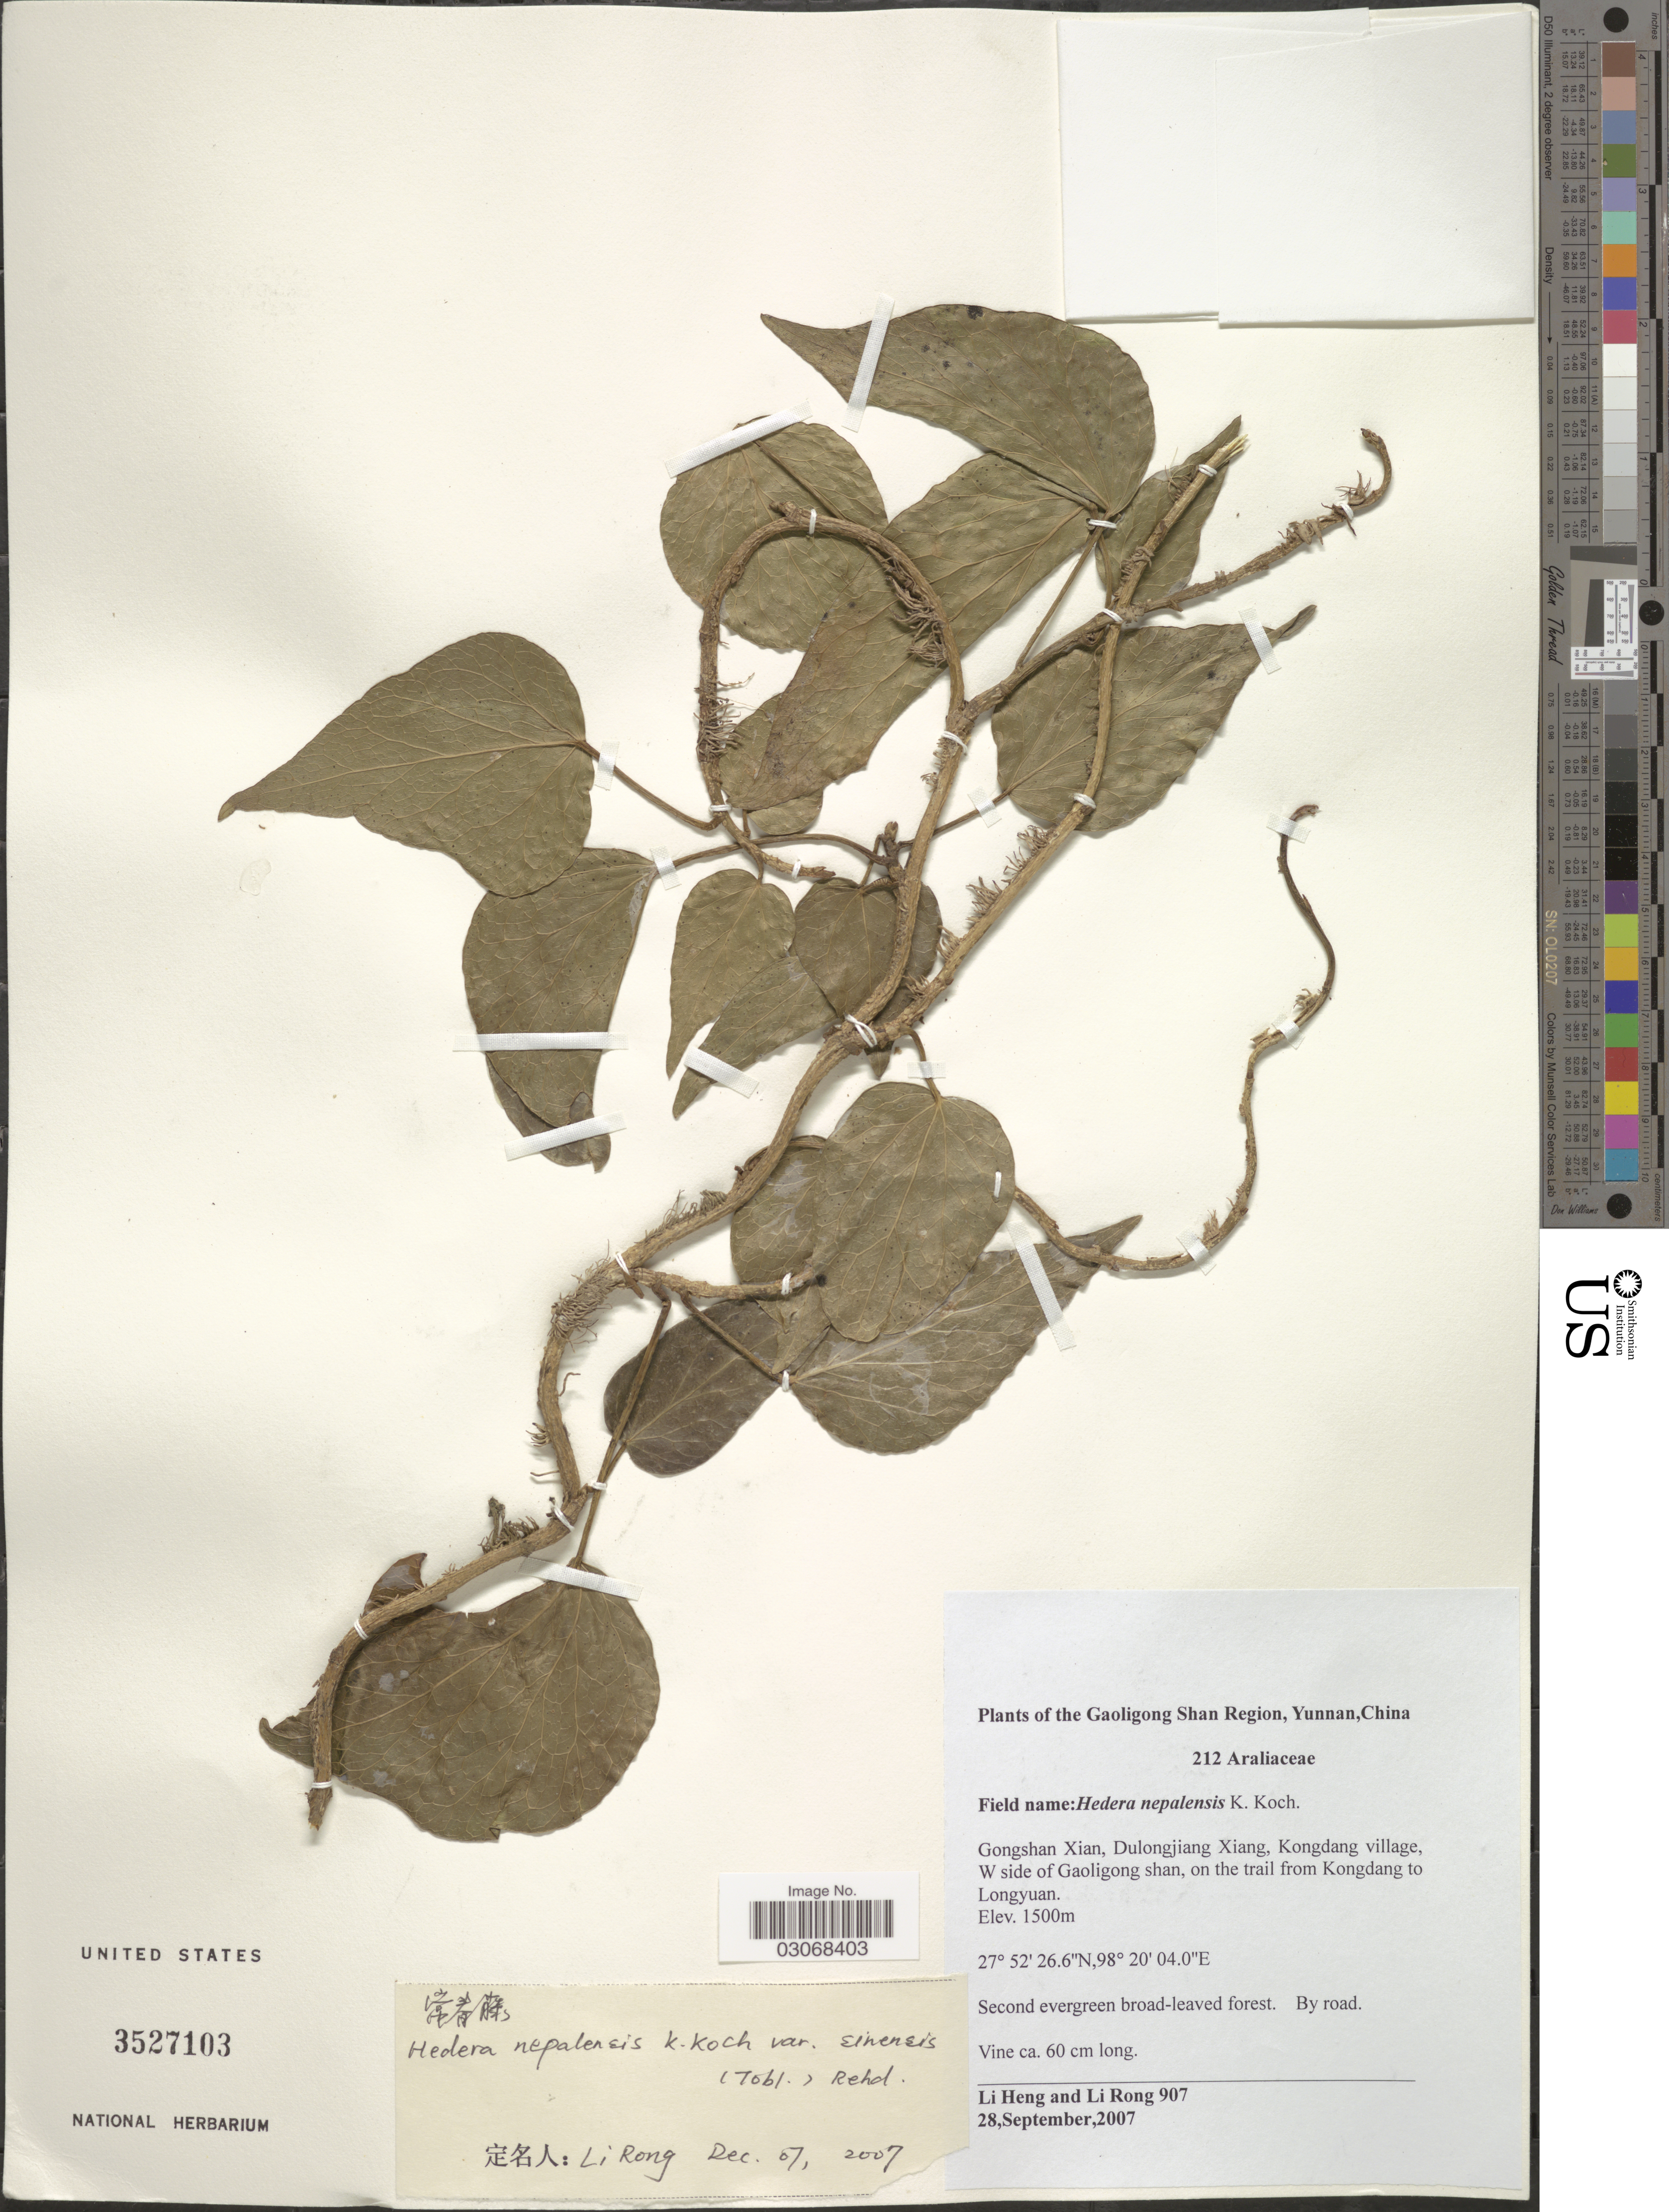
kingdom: Plantae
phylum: Tracheophyta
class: Magnoliopsida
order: Apiales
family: Araliaceae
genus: Hedera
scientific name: Hedera nepalensis var. sinensis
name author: (Tobler) Rehder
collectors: L. Heng & L. Rong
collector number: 907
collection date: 2007-09-28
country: China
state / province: Yunnan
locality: Gaoligong Shan Region. Gongshan Xian, Dulongjiang Xiang, Kongdang village, W side of Gaoligong shan, on the trail from Kongdang to Longyuan.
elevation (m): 1500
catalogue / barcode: US 3527103